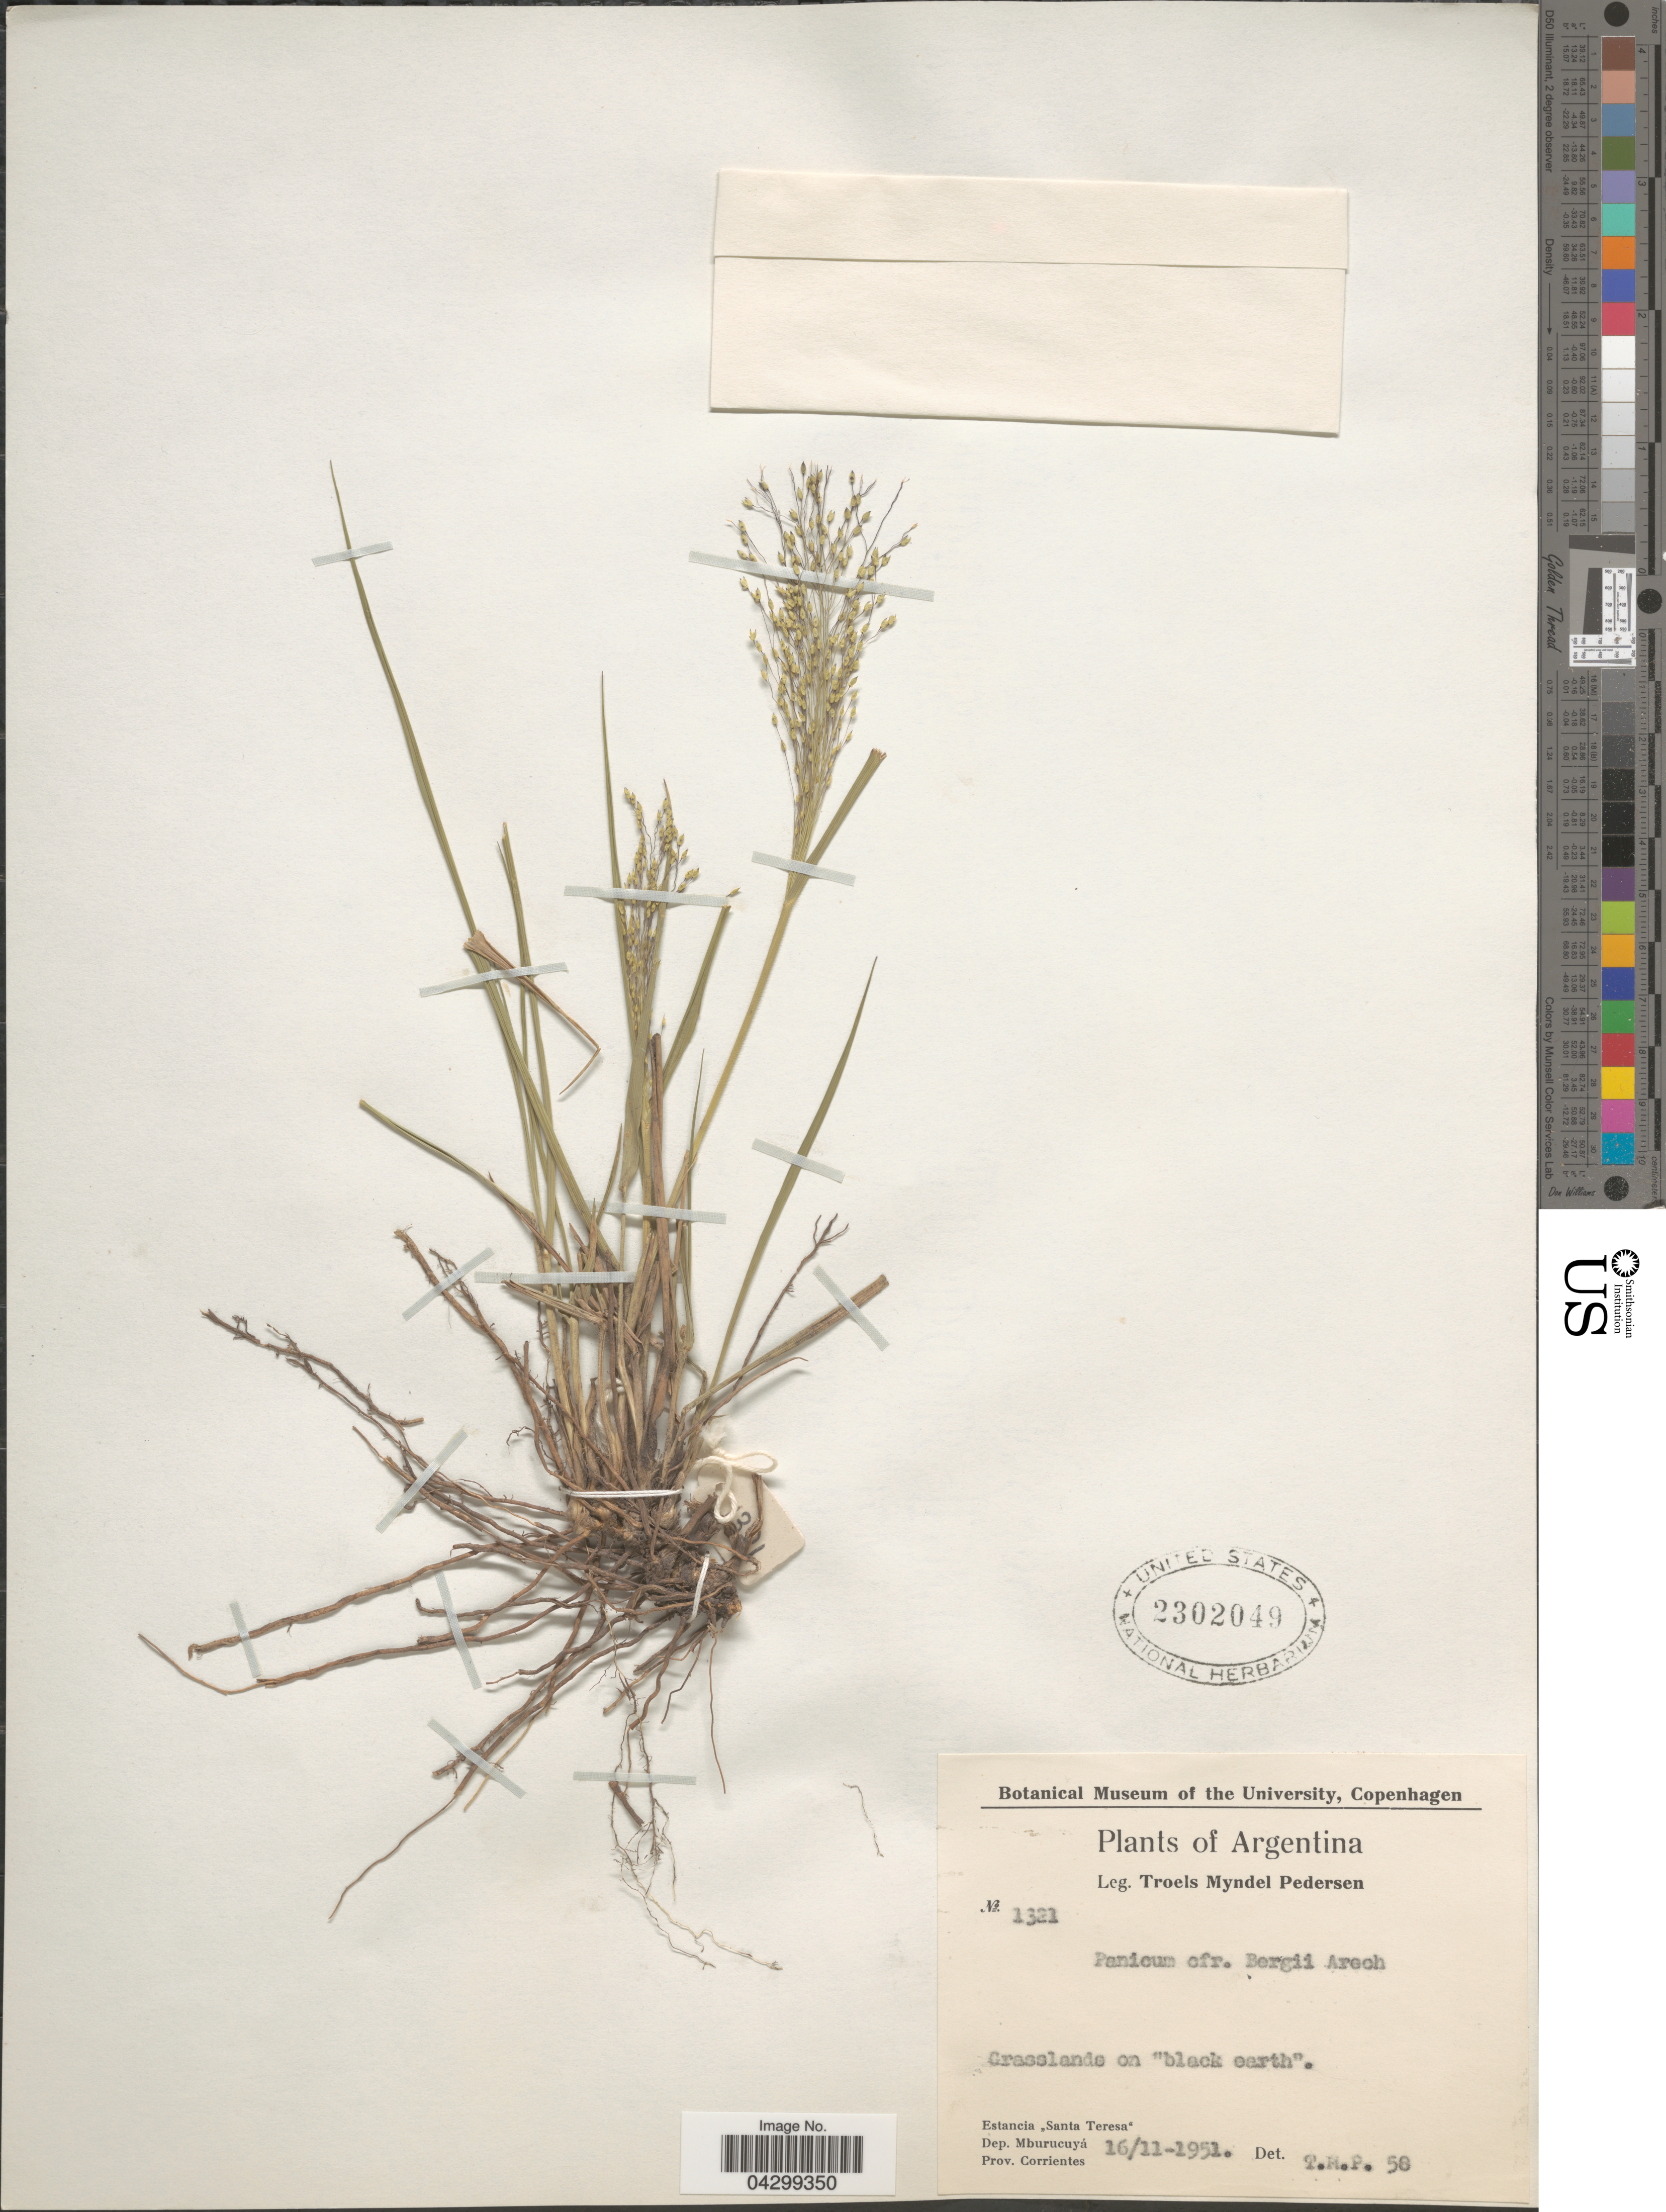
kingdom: Plantae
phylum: Tracheophyta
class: Liliopsida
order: Poales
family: Poaceae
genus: Panicum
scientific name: Panicum bergii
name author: Arechav.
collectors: T. Pederson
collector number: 1321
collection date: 1951-11-16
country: Argentina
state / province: Corrientes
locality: Grasslands on "black earth". Estancia "Santa Teresa". Dep. Mburucuyá.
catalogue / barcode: US 2302049